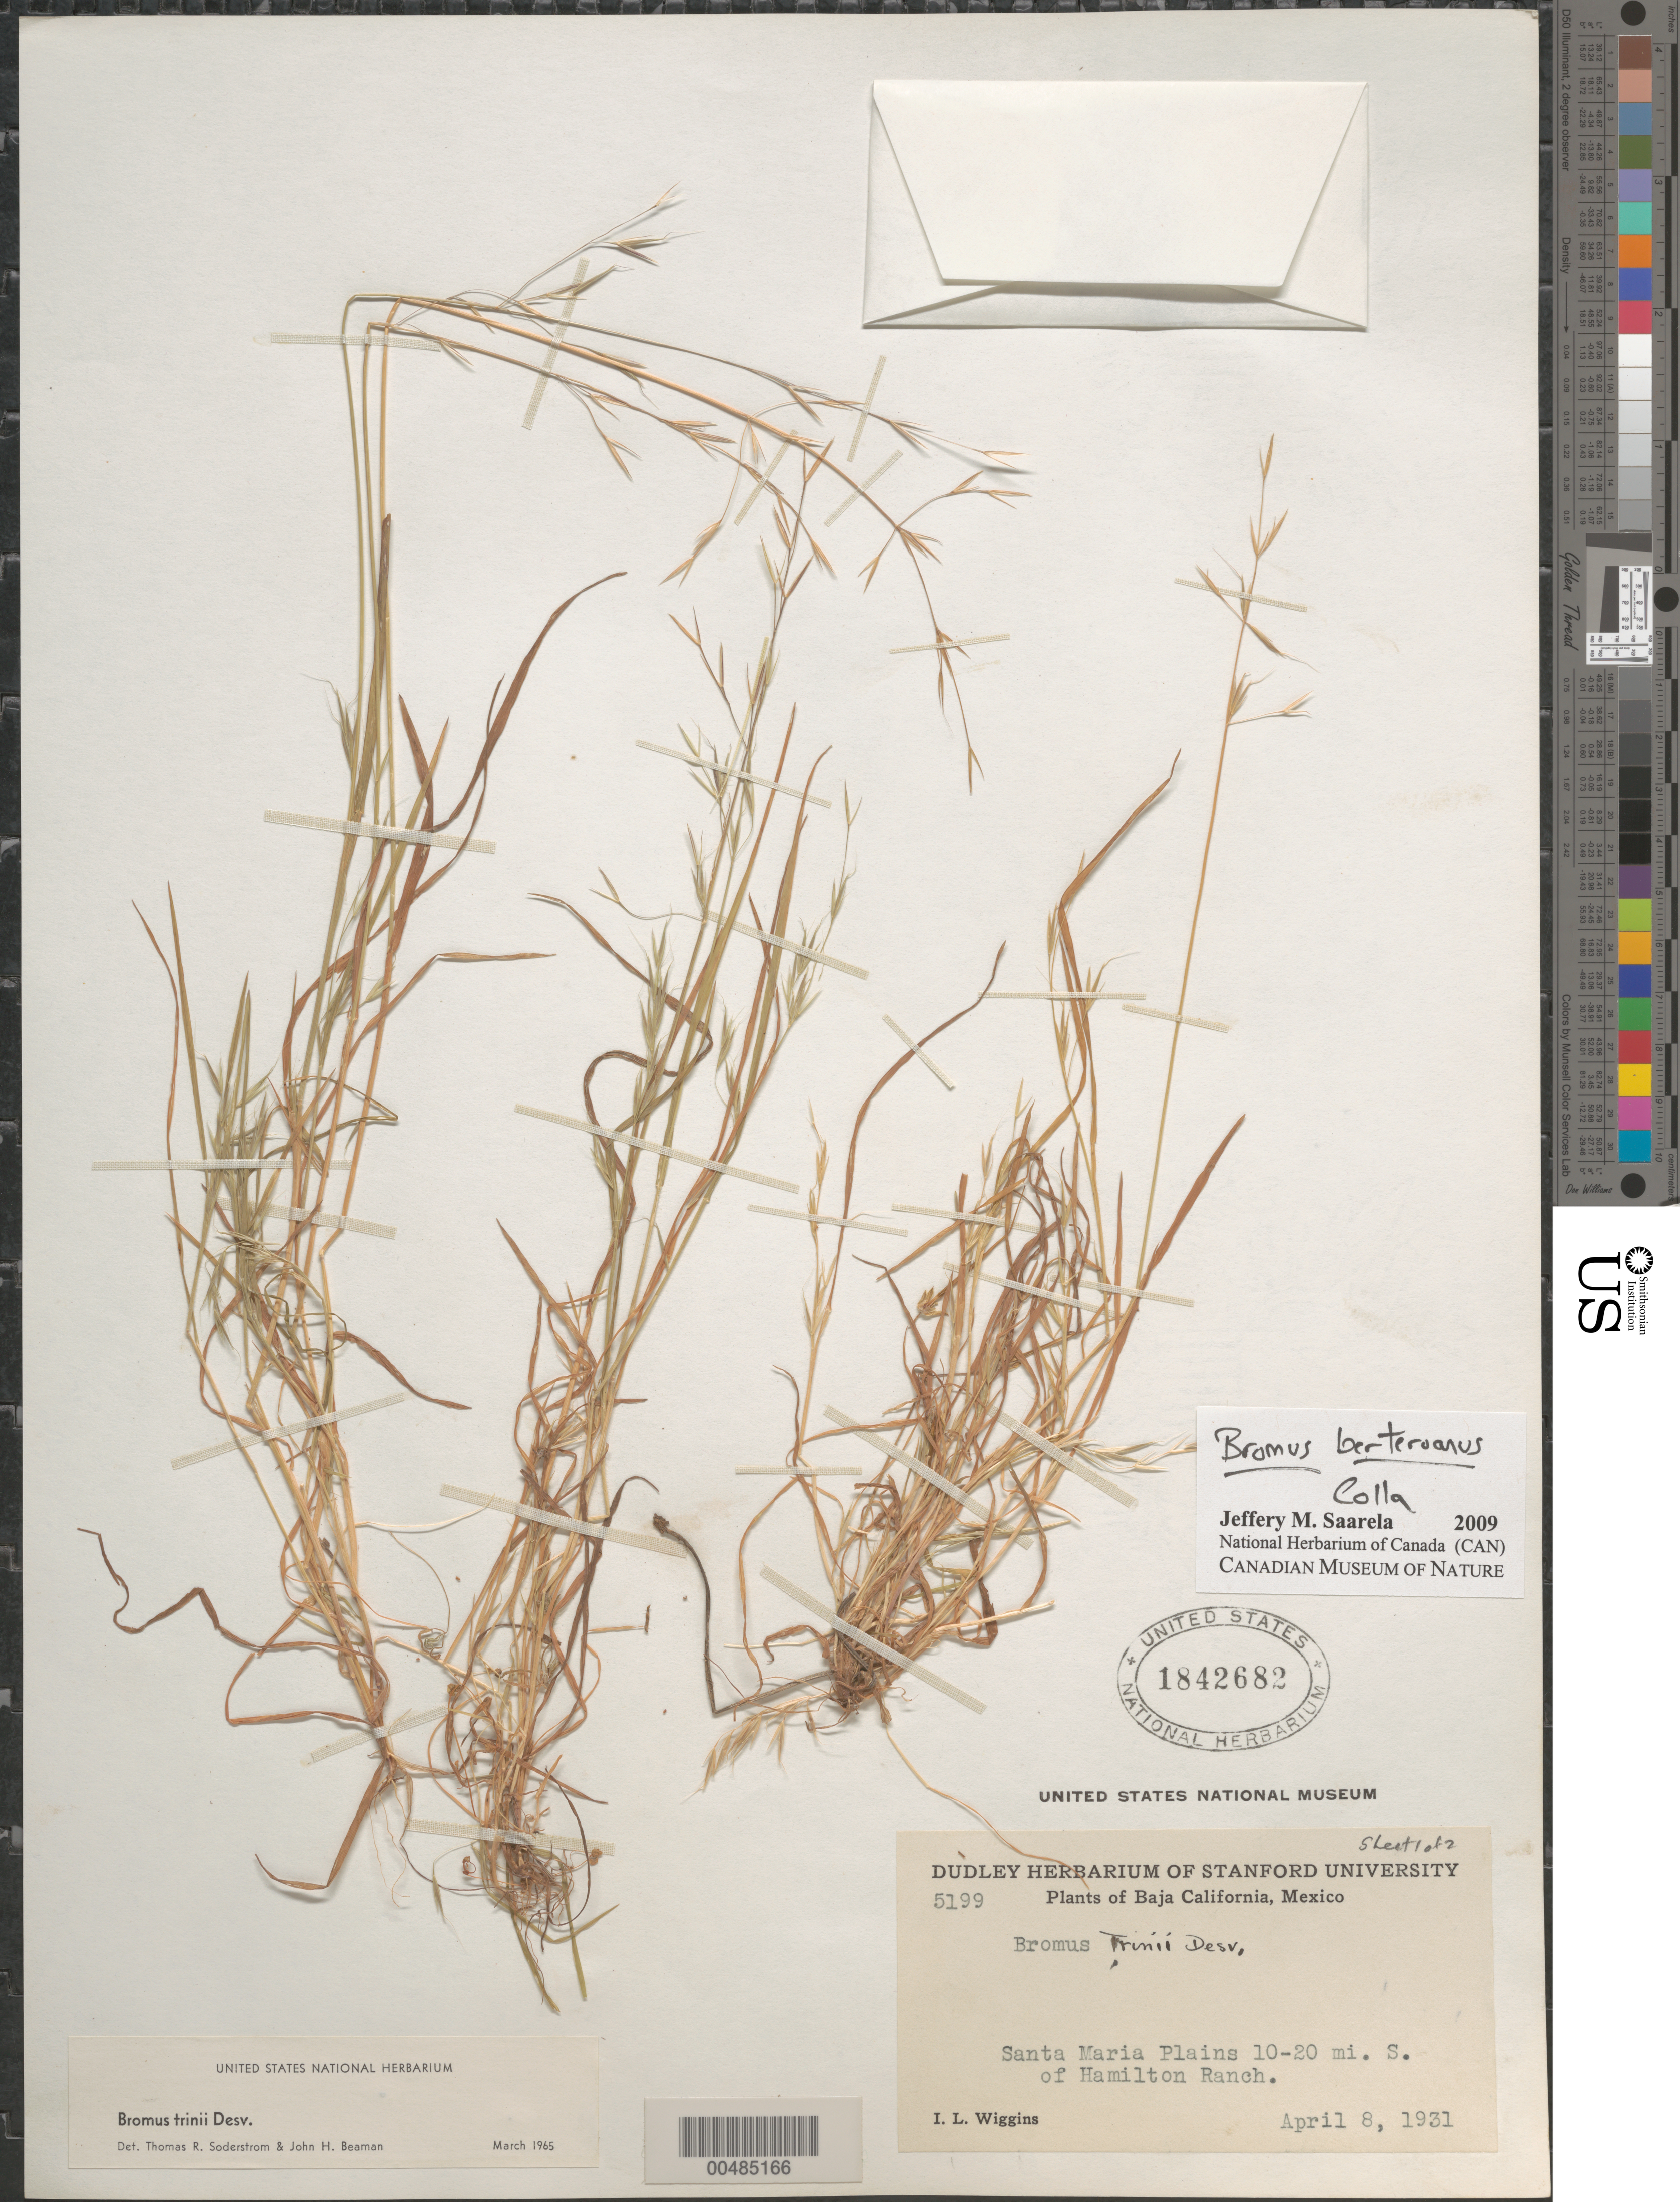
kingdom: Plantae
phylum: Tracheophyta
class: Liliopsida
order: Poales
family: Poaceae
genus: Bromus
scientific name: Bromus berteroanus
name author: Colla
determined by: Soderstrom, T. R.; Beaman, J. H.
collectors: I. L. Wiggins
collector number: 5199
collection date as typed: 8 Apr 1931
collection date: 1931-04-08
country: Mexico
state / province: Baja California Norte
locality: Santa Maria Plains, 10-20 mi S of Hamilton Ranch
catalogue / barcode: US 1842682